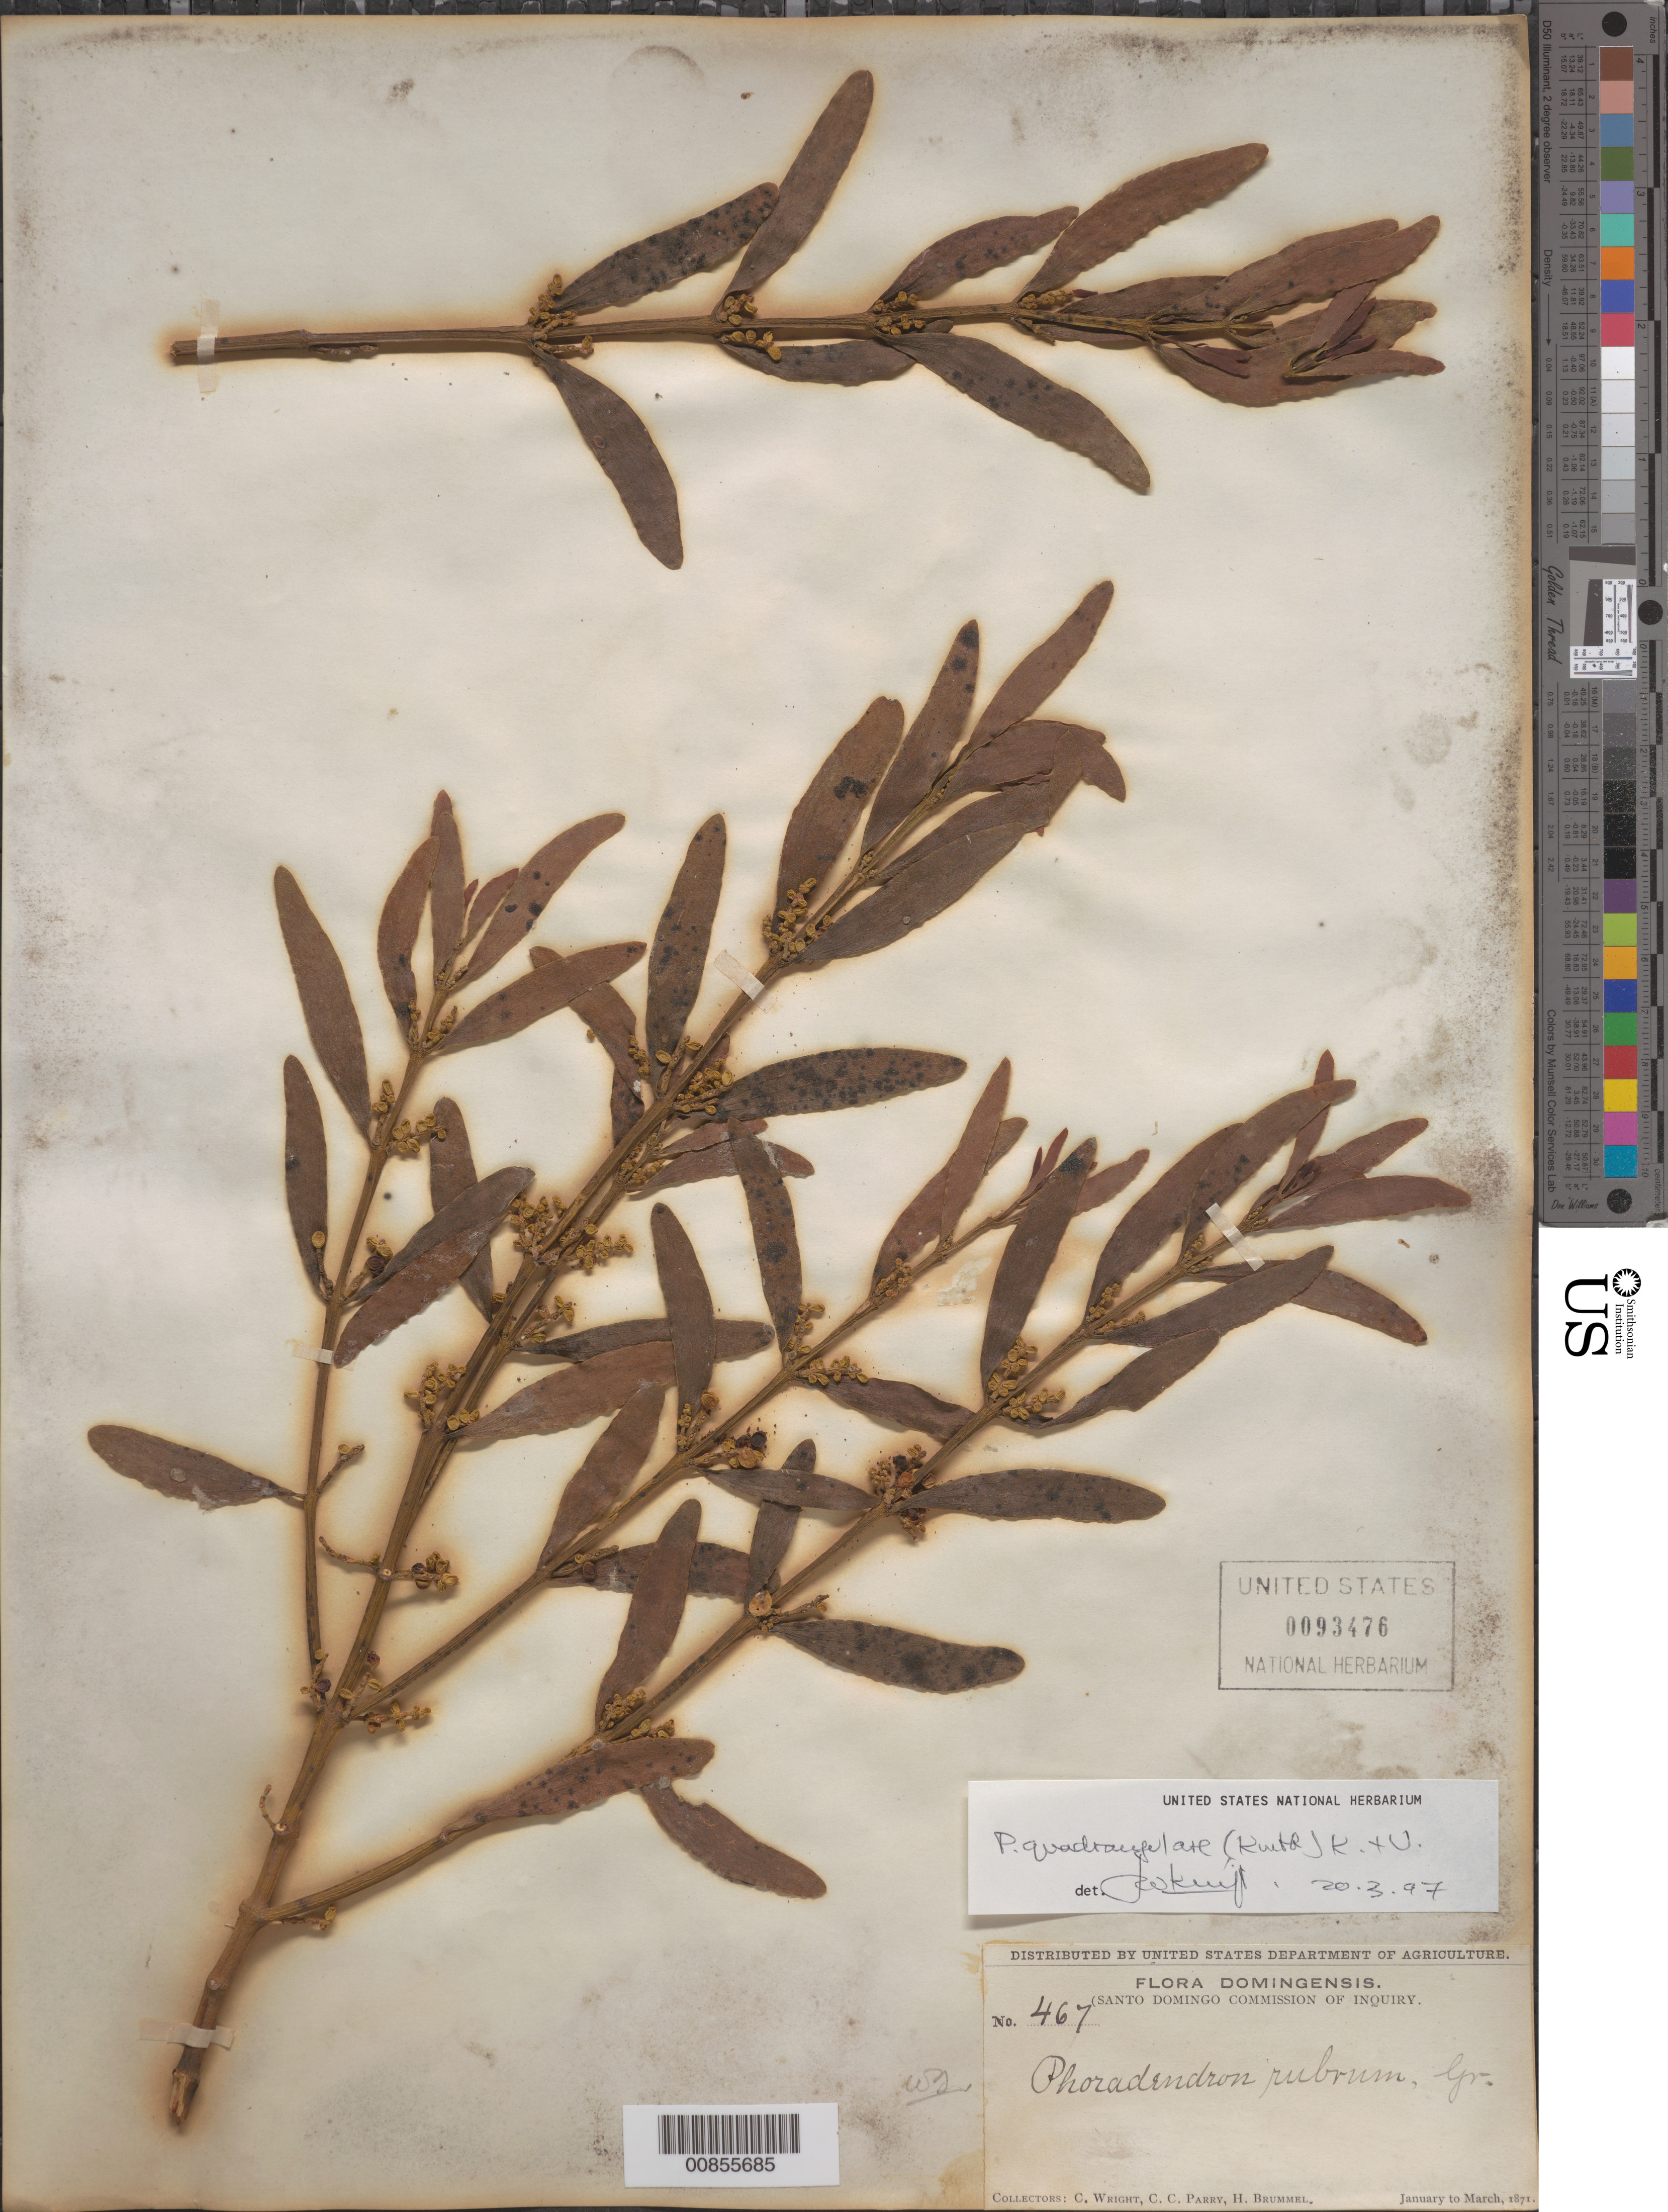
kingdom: Plantae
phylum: Tracheophyta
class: Magnoliopsida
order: Santalales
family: Viscaceae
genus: Phoradendron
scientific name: Phoradendron quadrangulare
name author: (Kunth) Griseb.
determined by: Kuijt, Job, (CANADA)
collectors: C. Wright, C. C. Parry & H. Brummel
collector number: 467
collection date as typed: Jan 1871 to -- Mar 1871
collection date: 1871-01/1871-03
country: Dominican Republic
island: Hispaniola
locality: Dominican Republic.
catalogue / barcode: US 93476